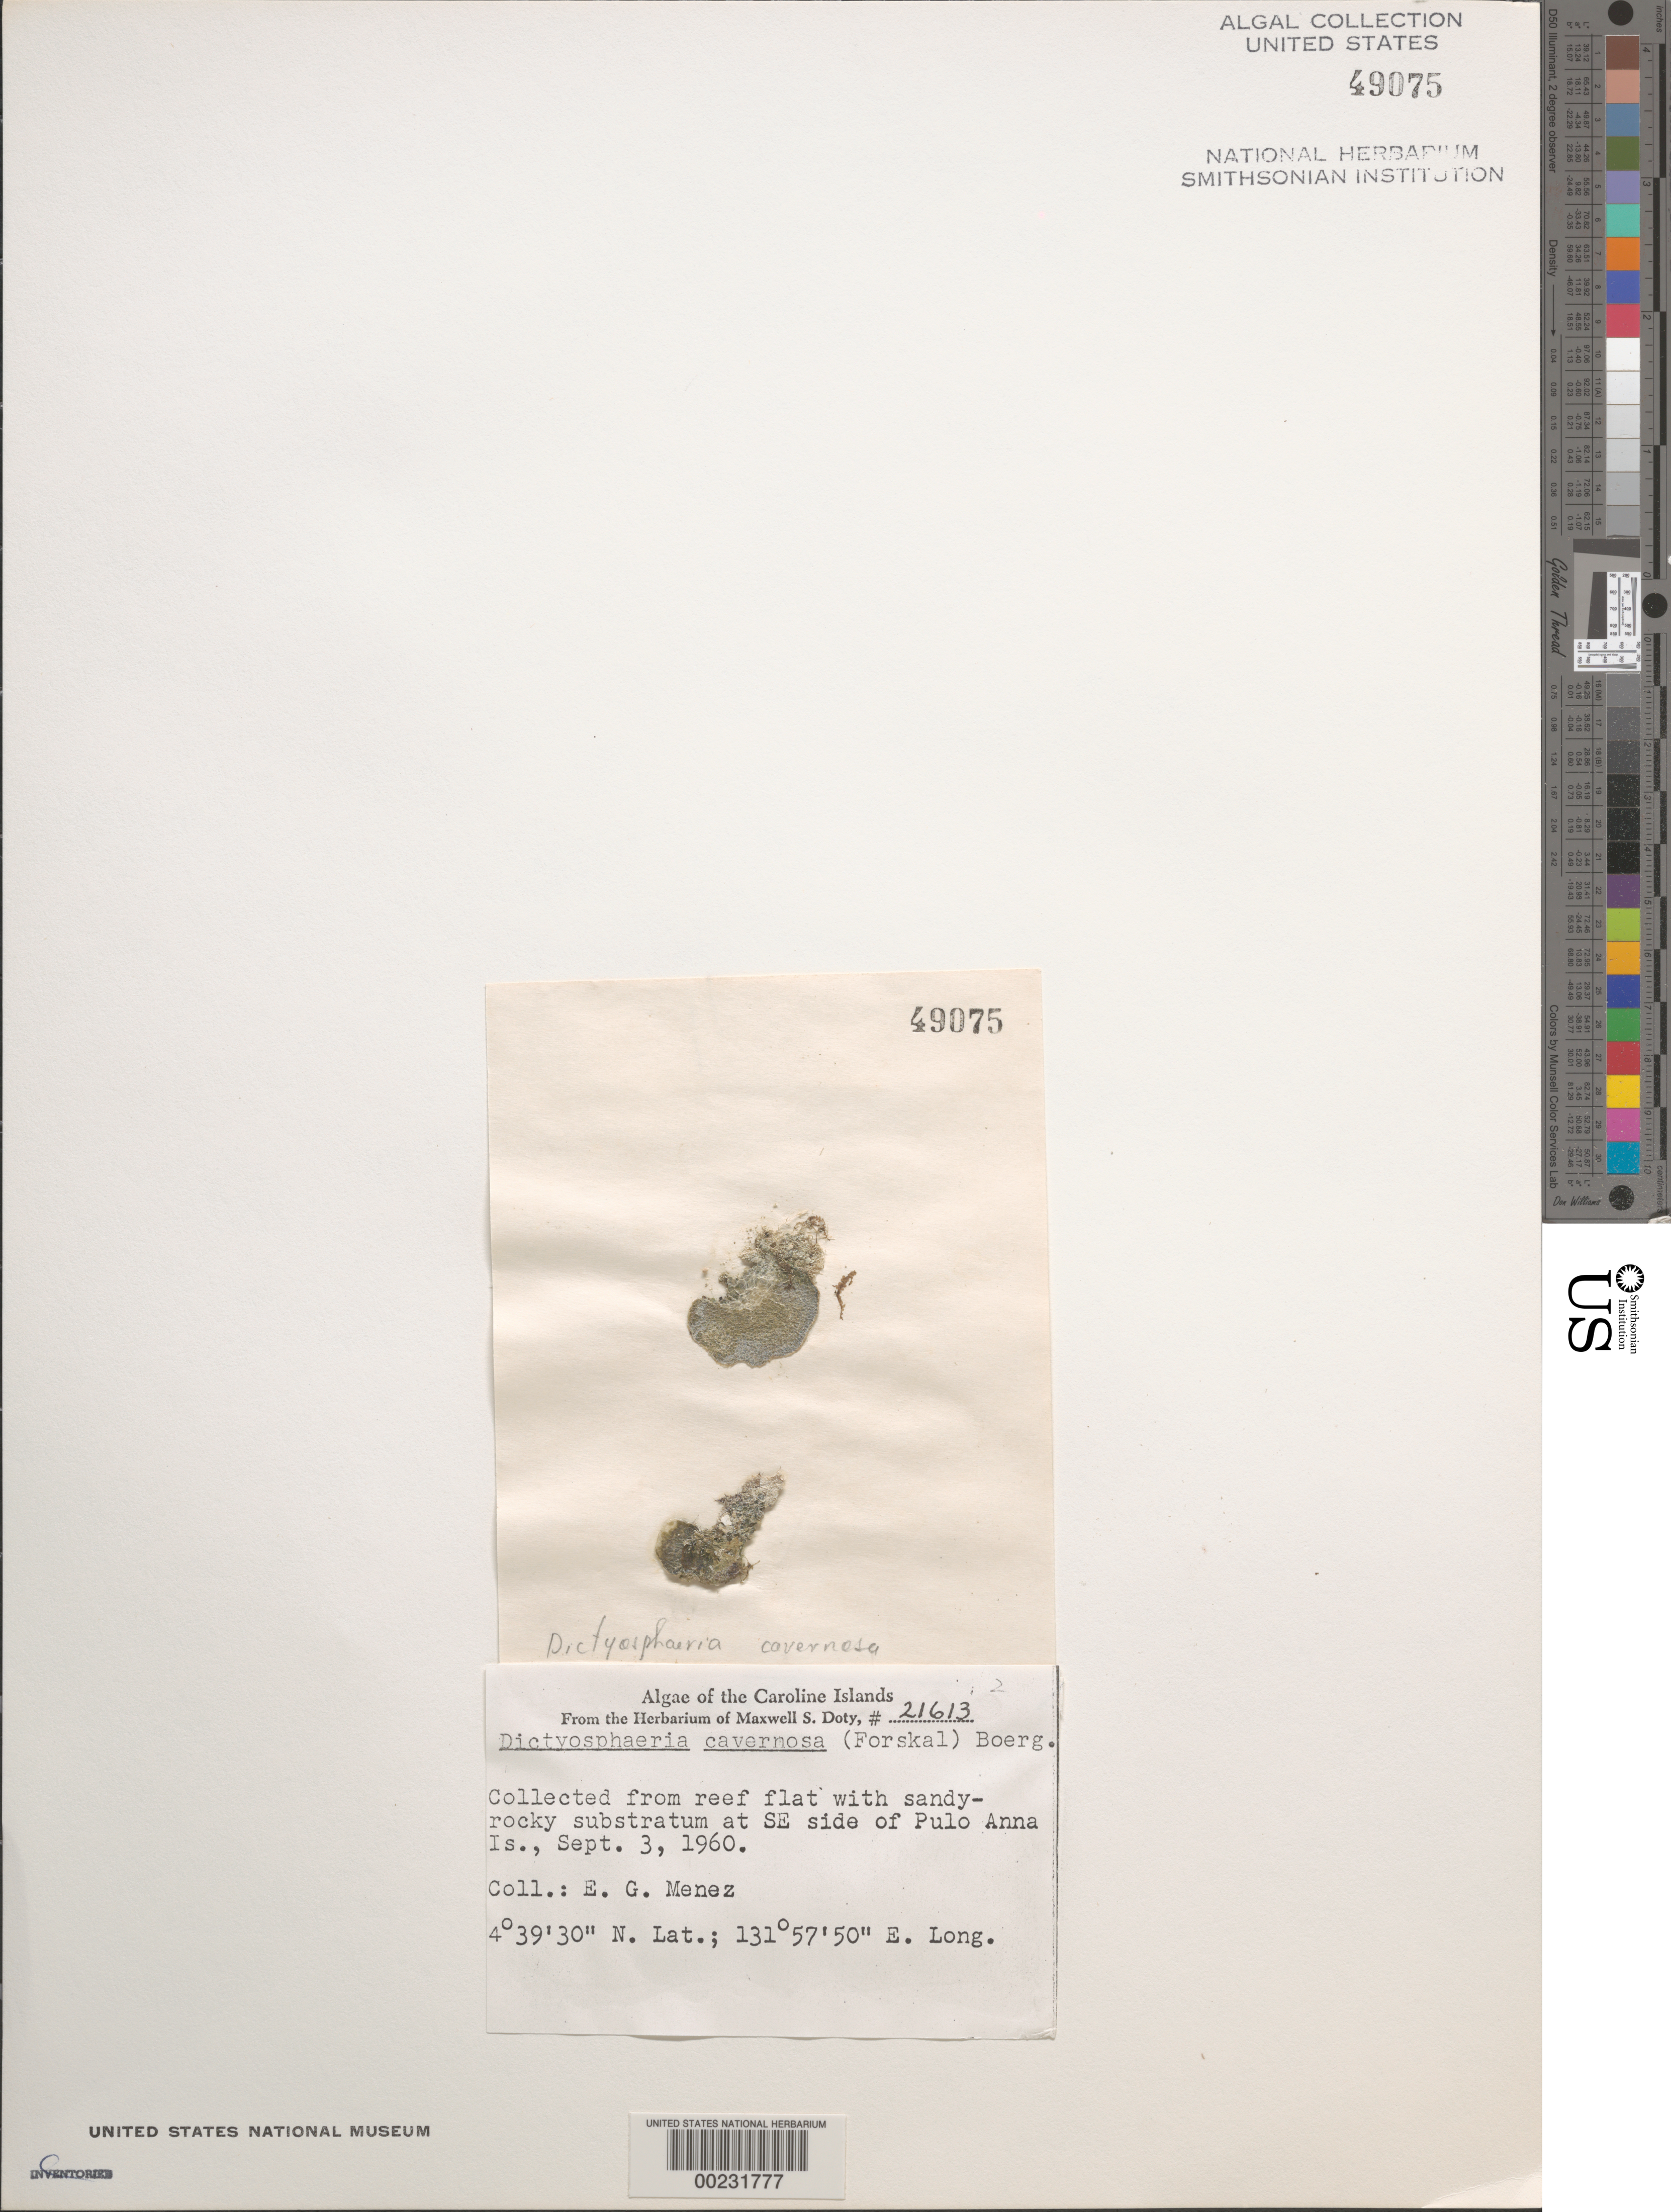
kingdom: Plantae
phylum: Chlorophyta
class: Ulvophyceae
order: Siphonocladales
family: Siphonocladaceae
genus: Dictyosphaeria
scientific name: Dictyosphaeria cavernosa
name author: (Forssk.) Børgesen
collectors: Meñez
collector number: MSD 21613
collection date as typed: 03 Sep 1960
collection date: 1960-09-03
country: Palau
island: Pulo Anna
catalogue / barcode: US 49075